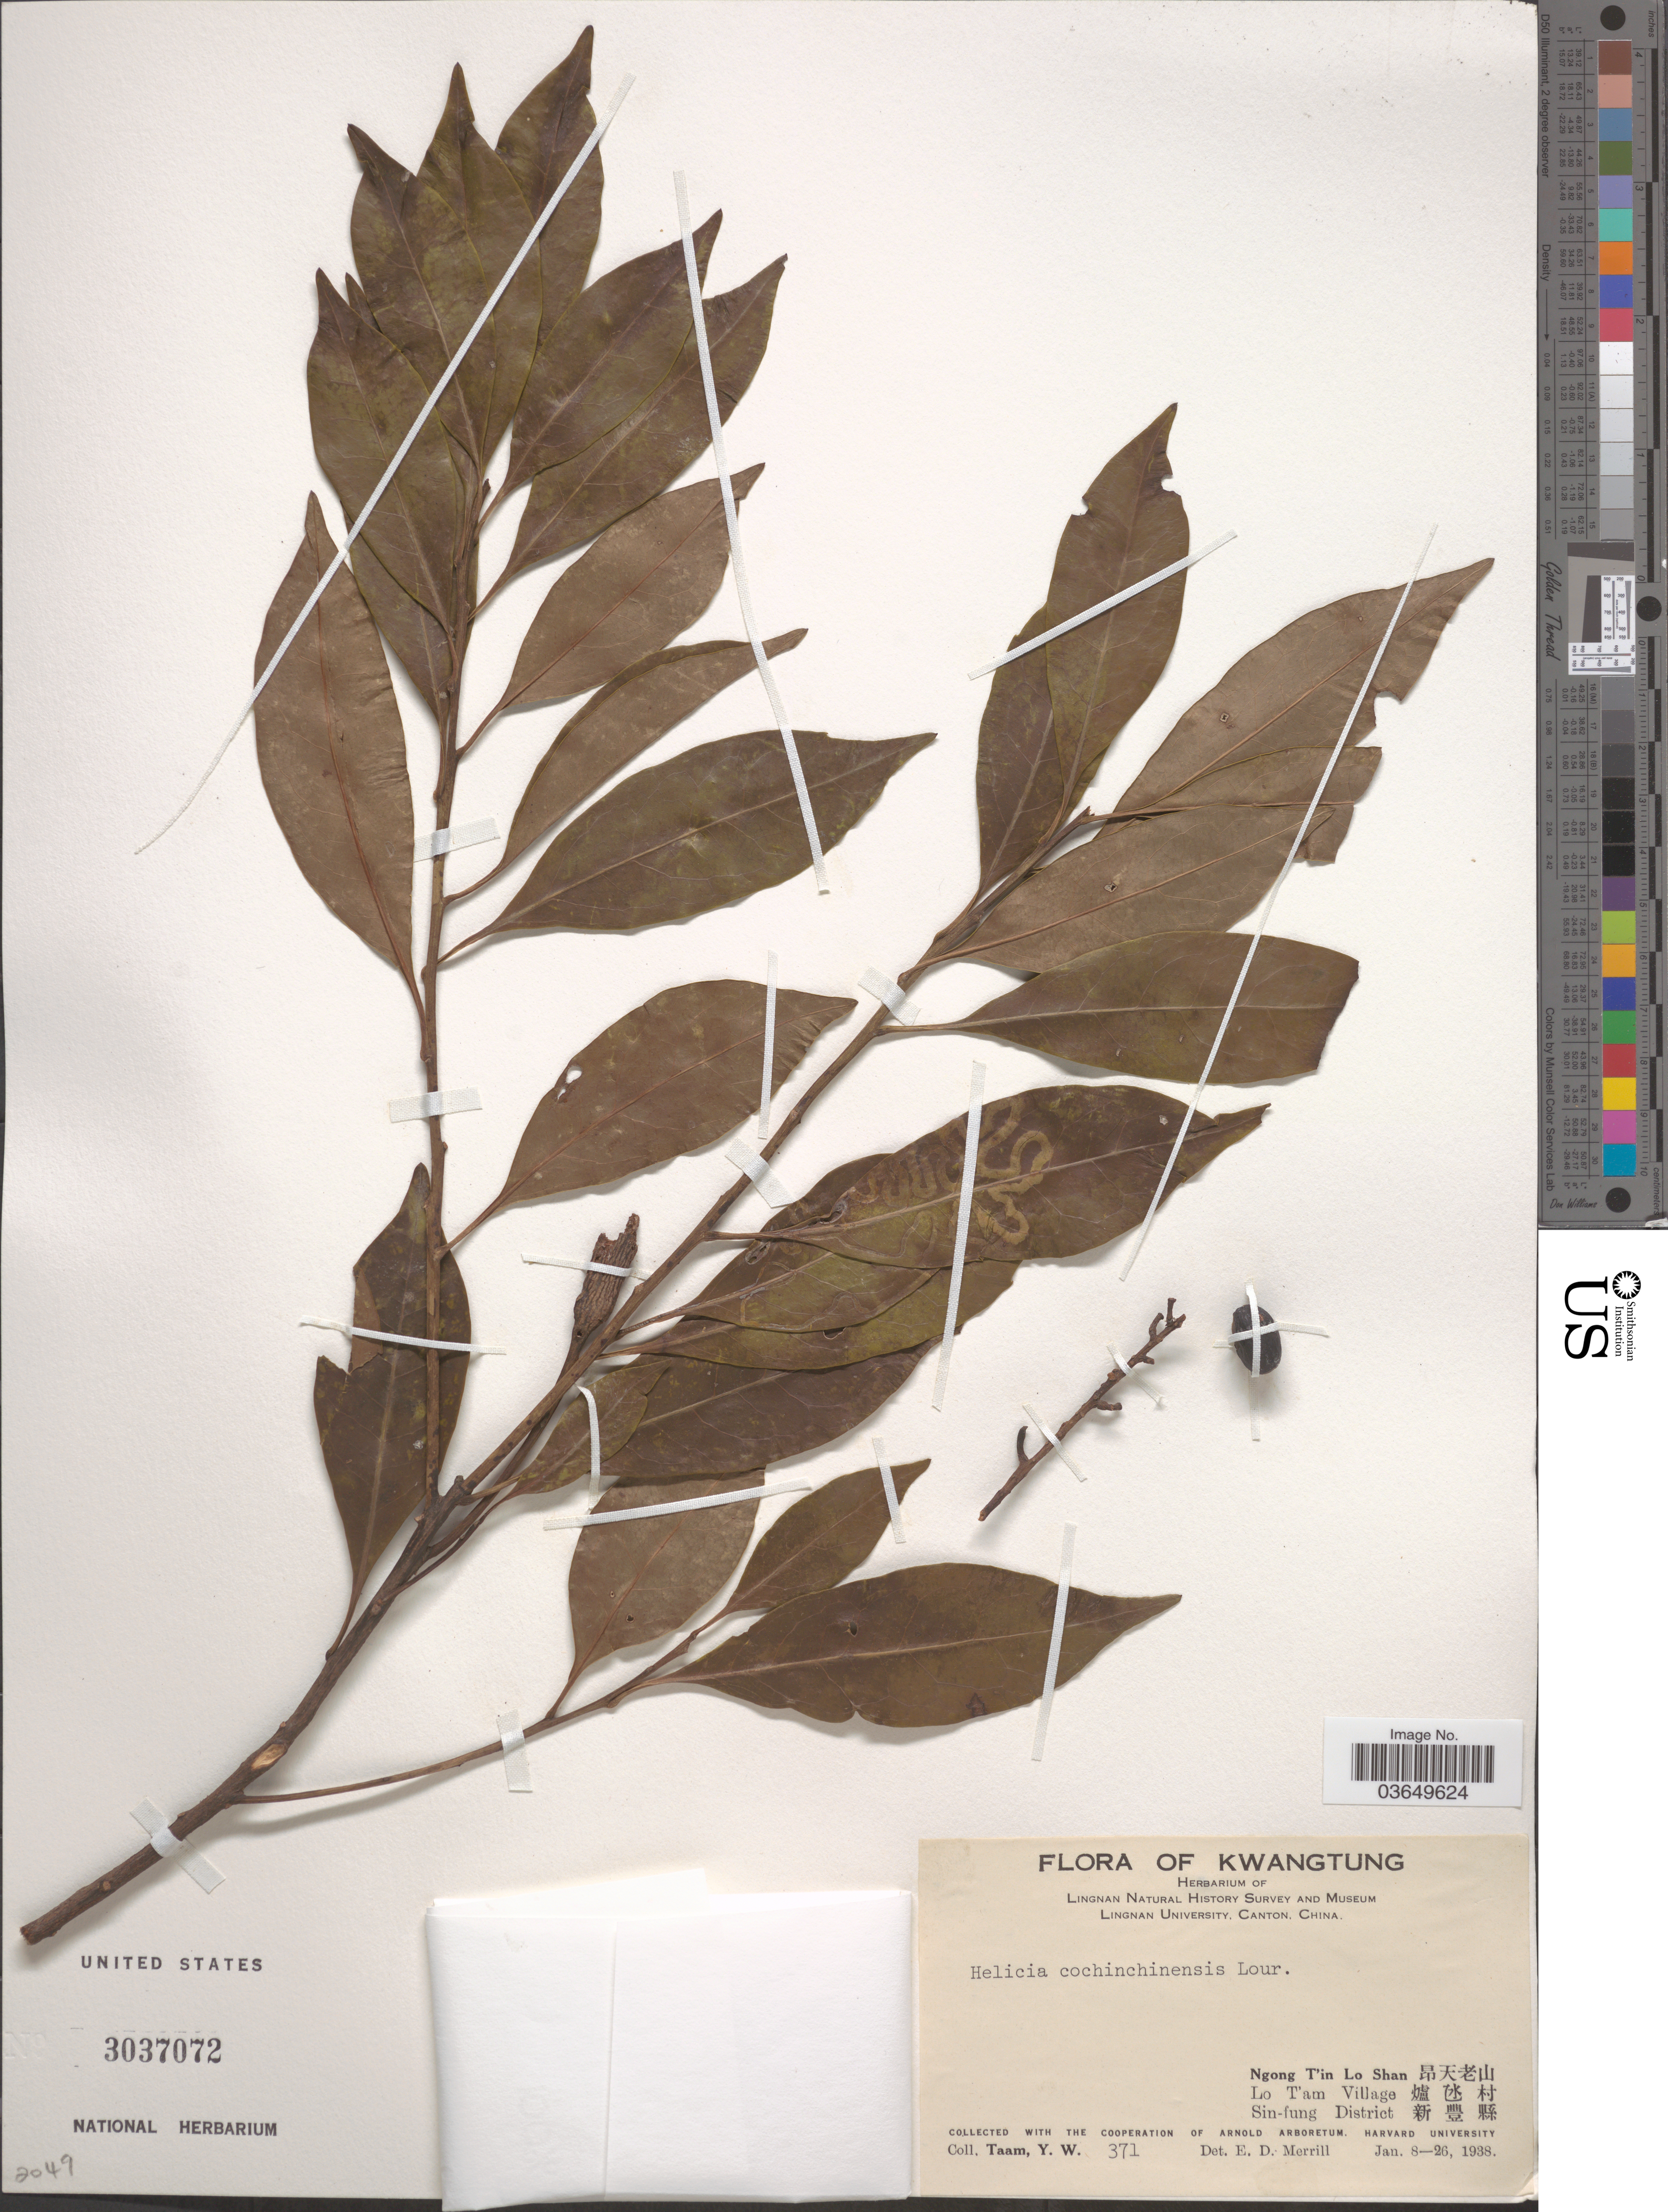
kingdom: Plantae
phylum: Tracheophyta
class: Magnoliopsida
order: Proteales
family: Proteaceae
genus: Helicia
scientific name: Helicia cochinchinensis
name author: Lour.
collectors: Y. W. Taam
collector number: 371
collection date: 1938-01-08/1938-01-26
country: China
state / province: Guangdong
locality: Kwangtung. Ngong T'in Lo Shan X. Lo T'am Village X. Sin-fung District X.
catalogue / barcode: US 3037072